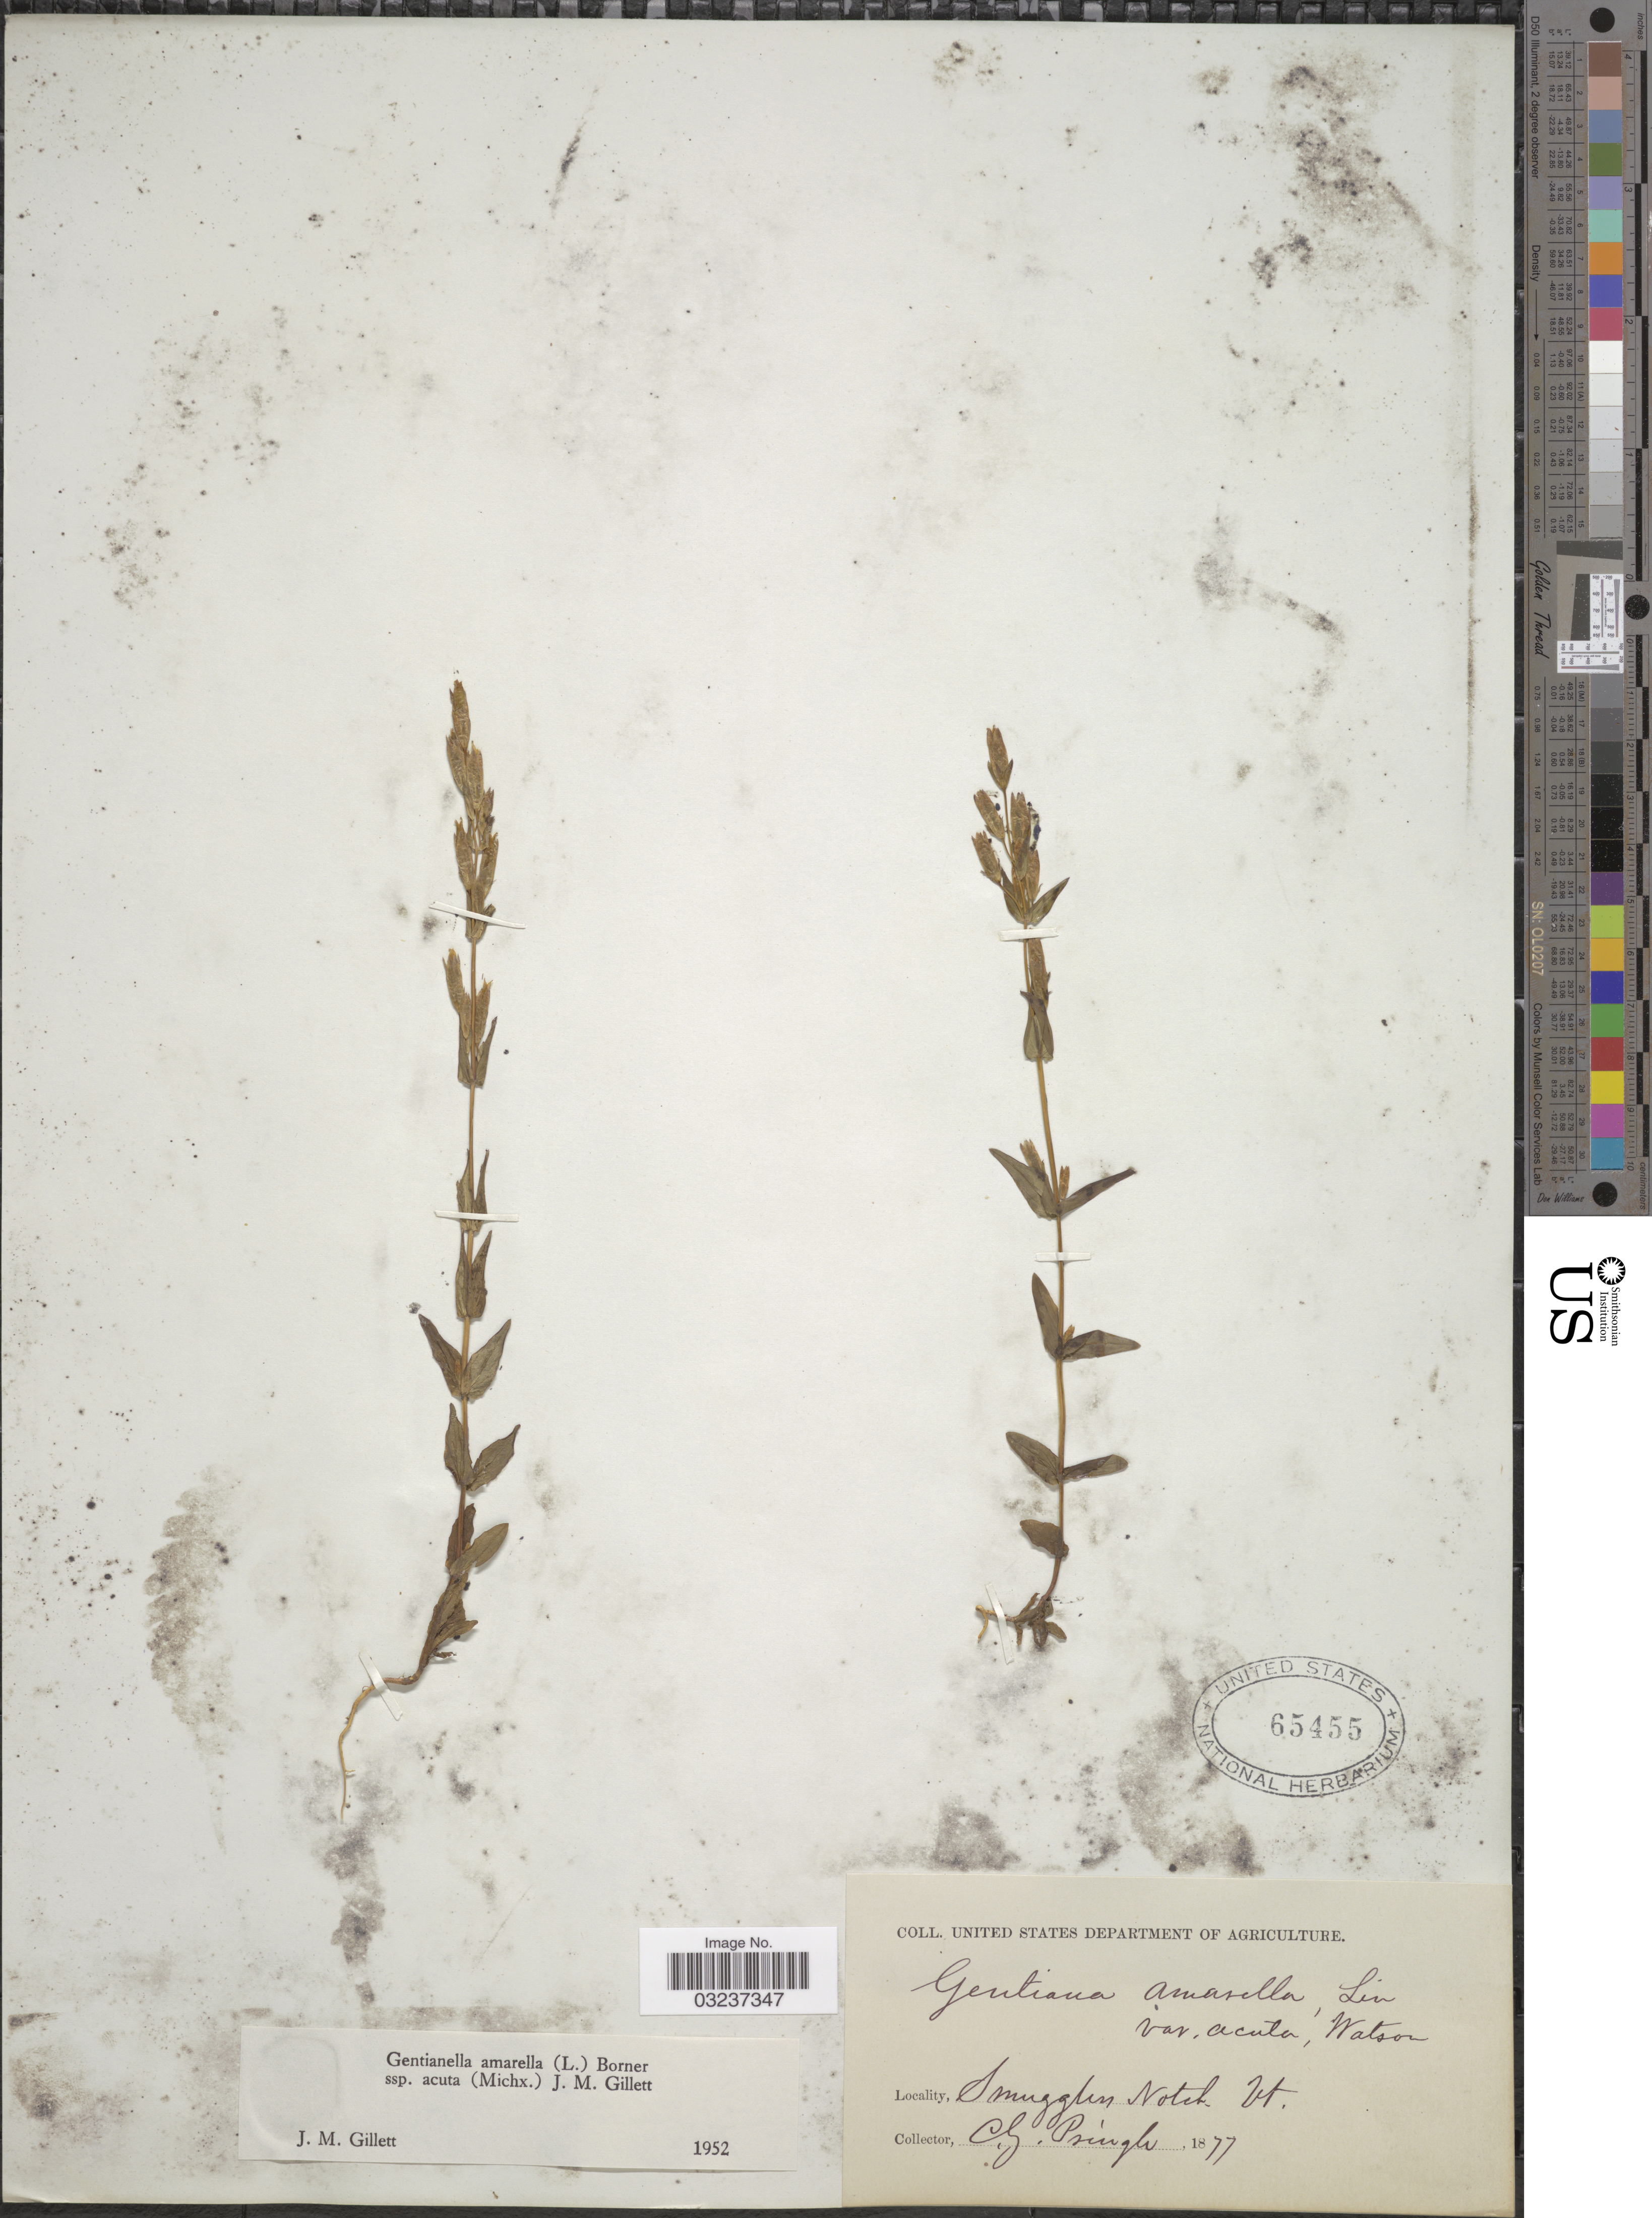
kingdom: Plantae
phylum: Tracheophyta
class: Magnoliopsida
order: Gentianales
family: Gentianaceae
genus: Gentianella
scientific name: Gentianella amarella subsp. acuta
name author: (Michx.) J.M. Gillett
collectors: C. G. Pringle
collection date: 1877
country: United States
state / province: Vermont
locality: Smugglers Notch, Vt.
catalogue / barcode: US 65455